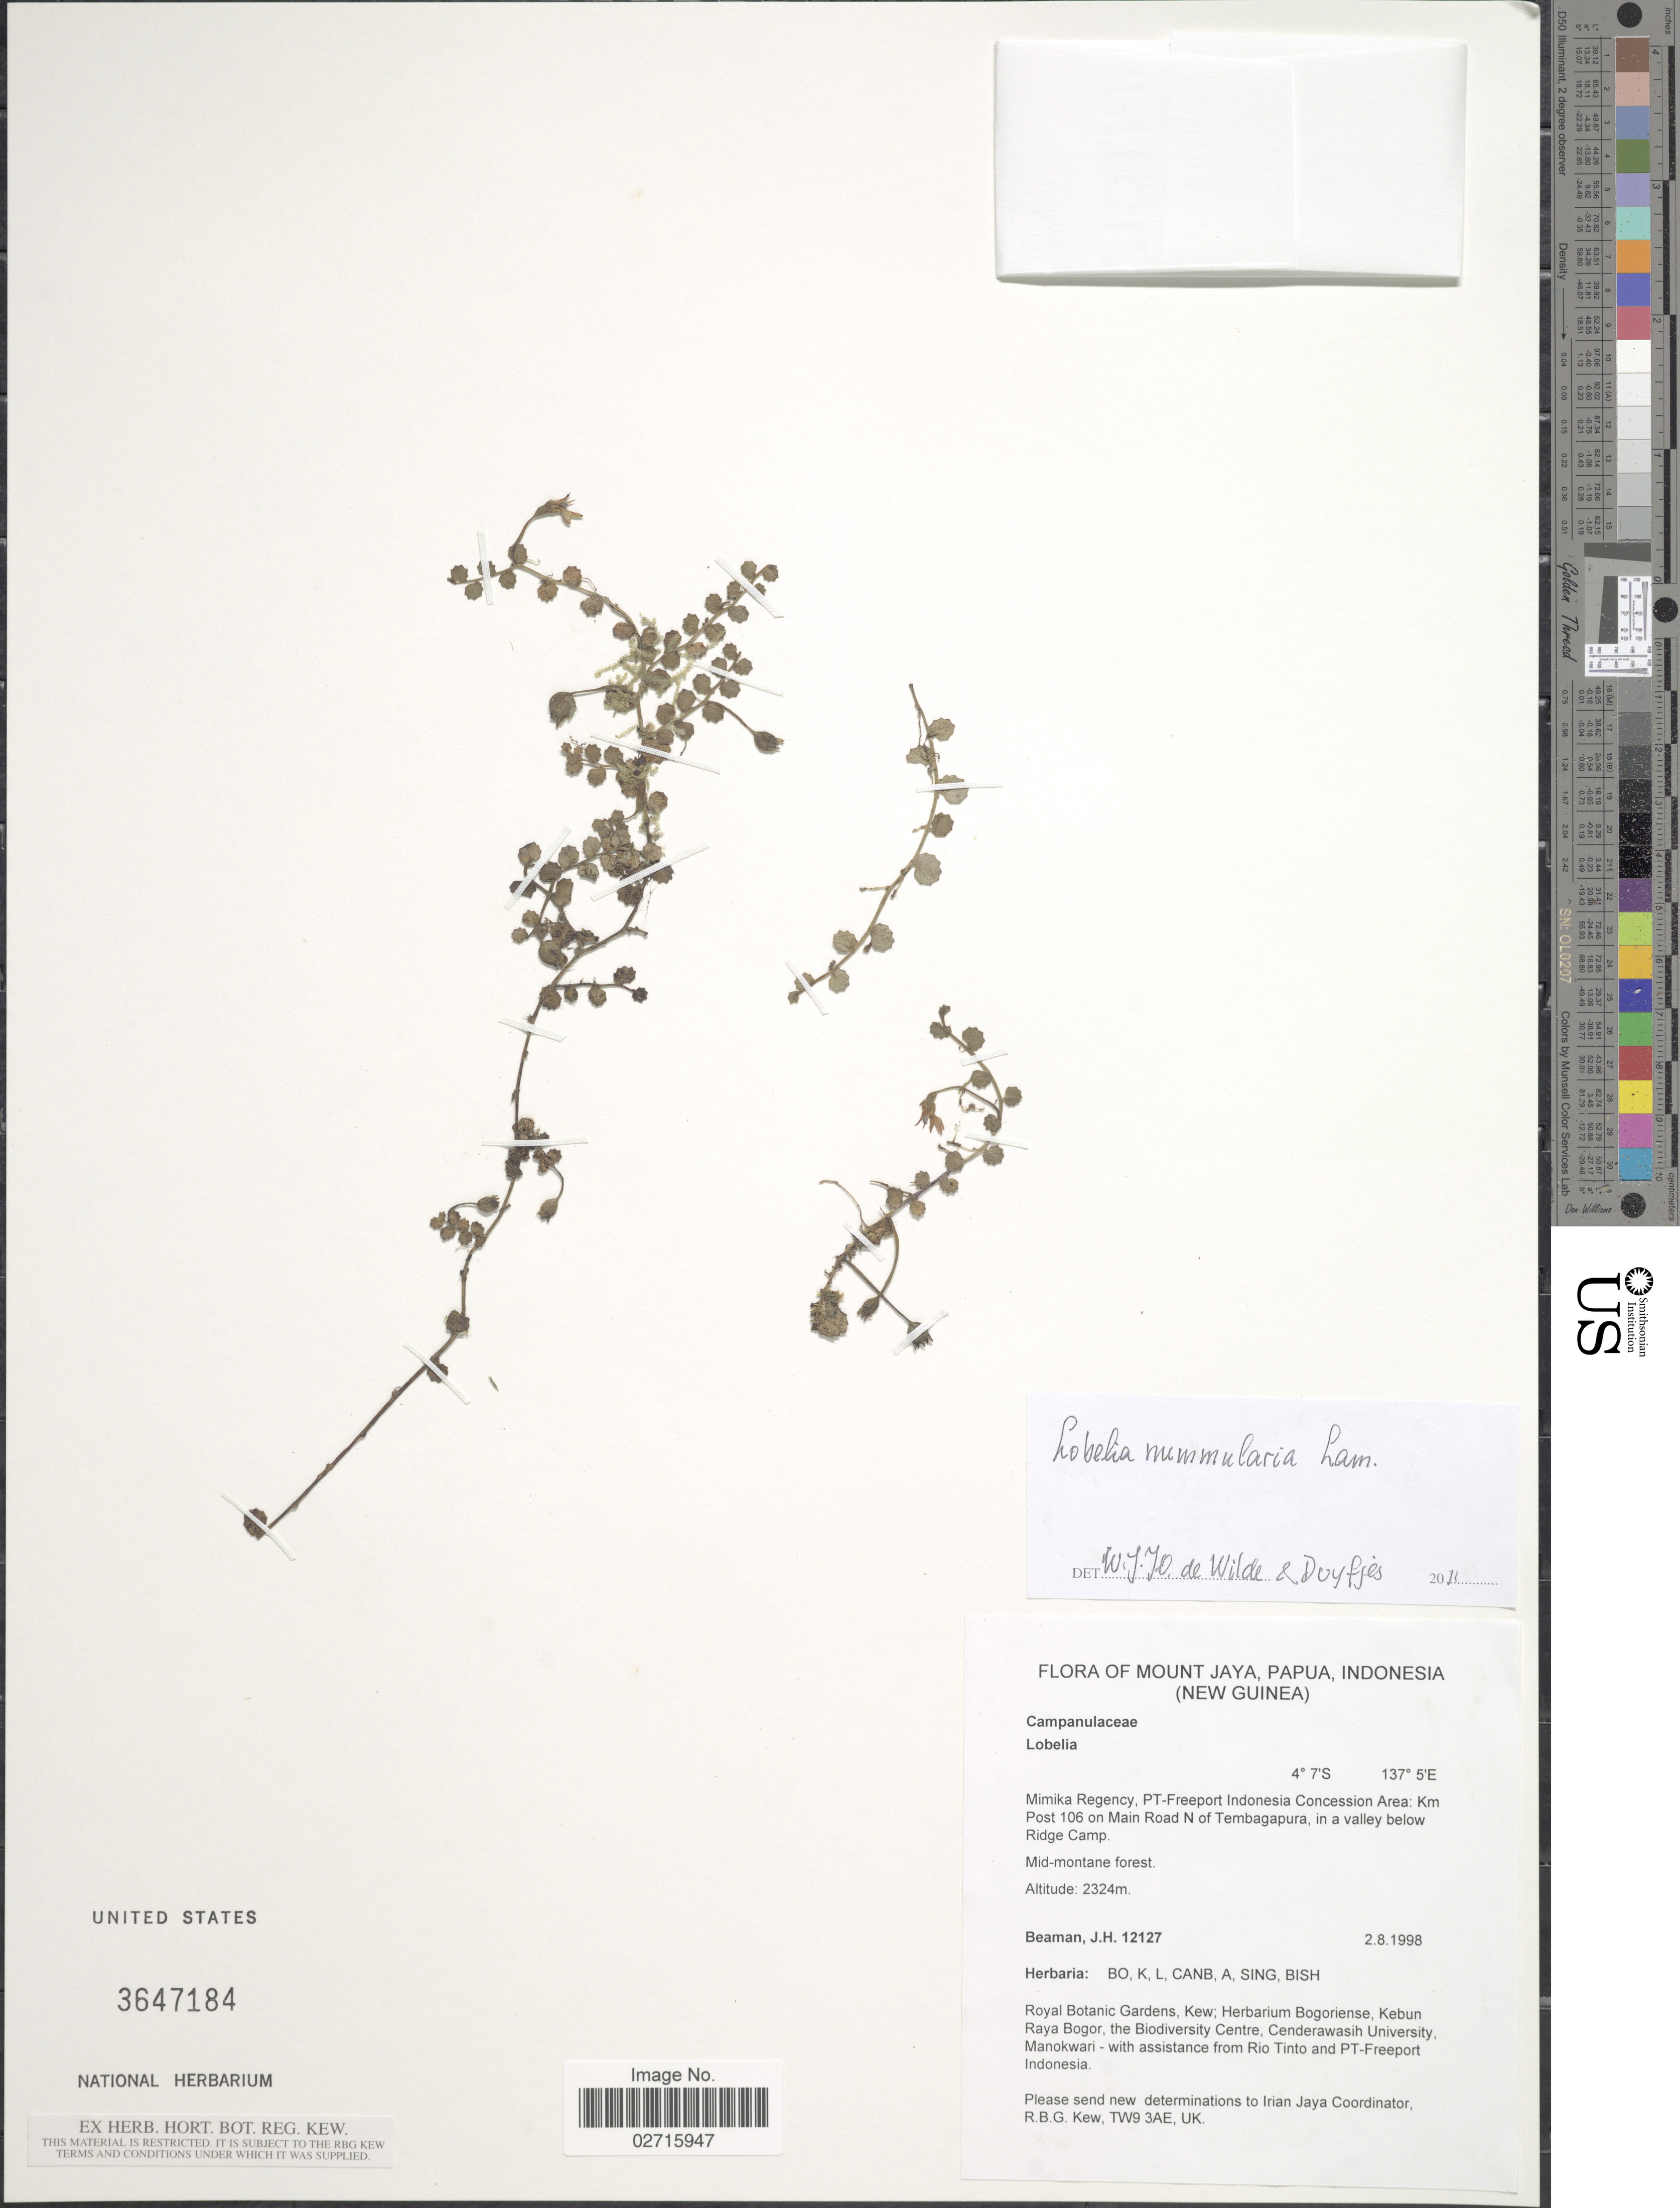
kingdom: Plantae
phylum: Tracheophyta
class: Magnoliopsida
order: Asterales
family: Campanulaceae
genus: Lobelia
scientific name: Lobelia nummularia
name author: Lam.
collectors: J. H. Beaman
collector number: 12127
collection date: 1998-08-02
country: Indonesia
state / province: Papua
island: New Guinea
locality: Mount Jaya, Papua, Indonesia (New Guinea), Mimika Regency, PT-Freeport Indonesia Concession Area: Km Post 116 on Main Road N of Tembagapura, in a valley below Ridge Camp.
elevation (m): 2324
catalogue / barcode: US 3647184